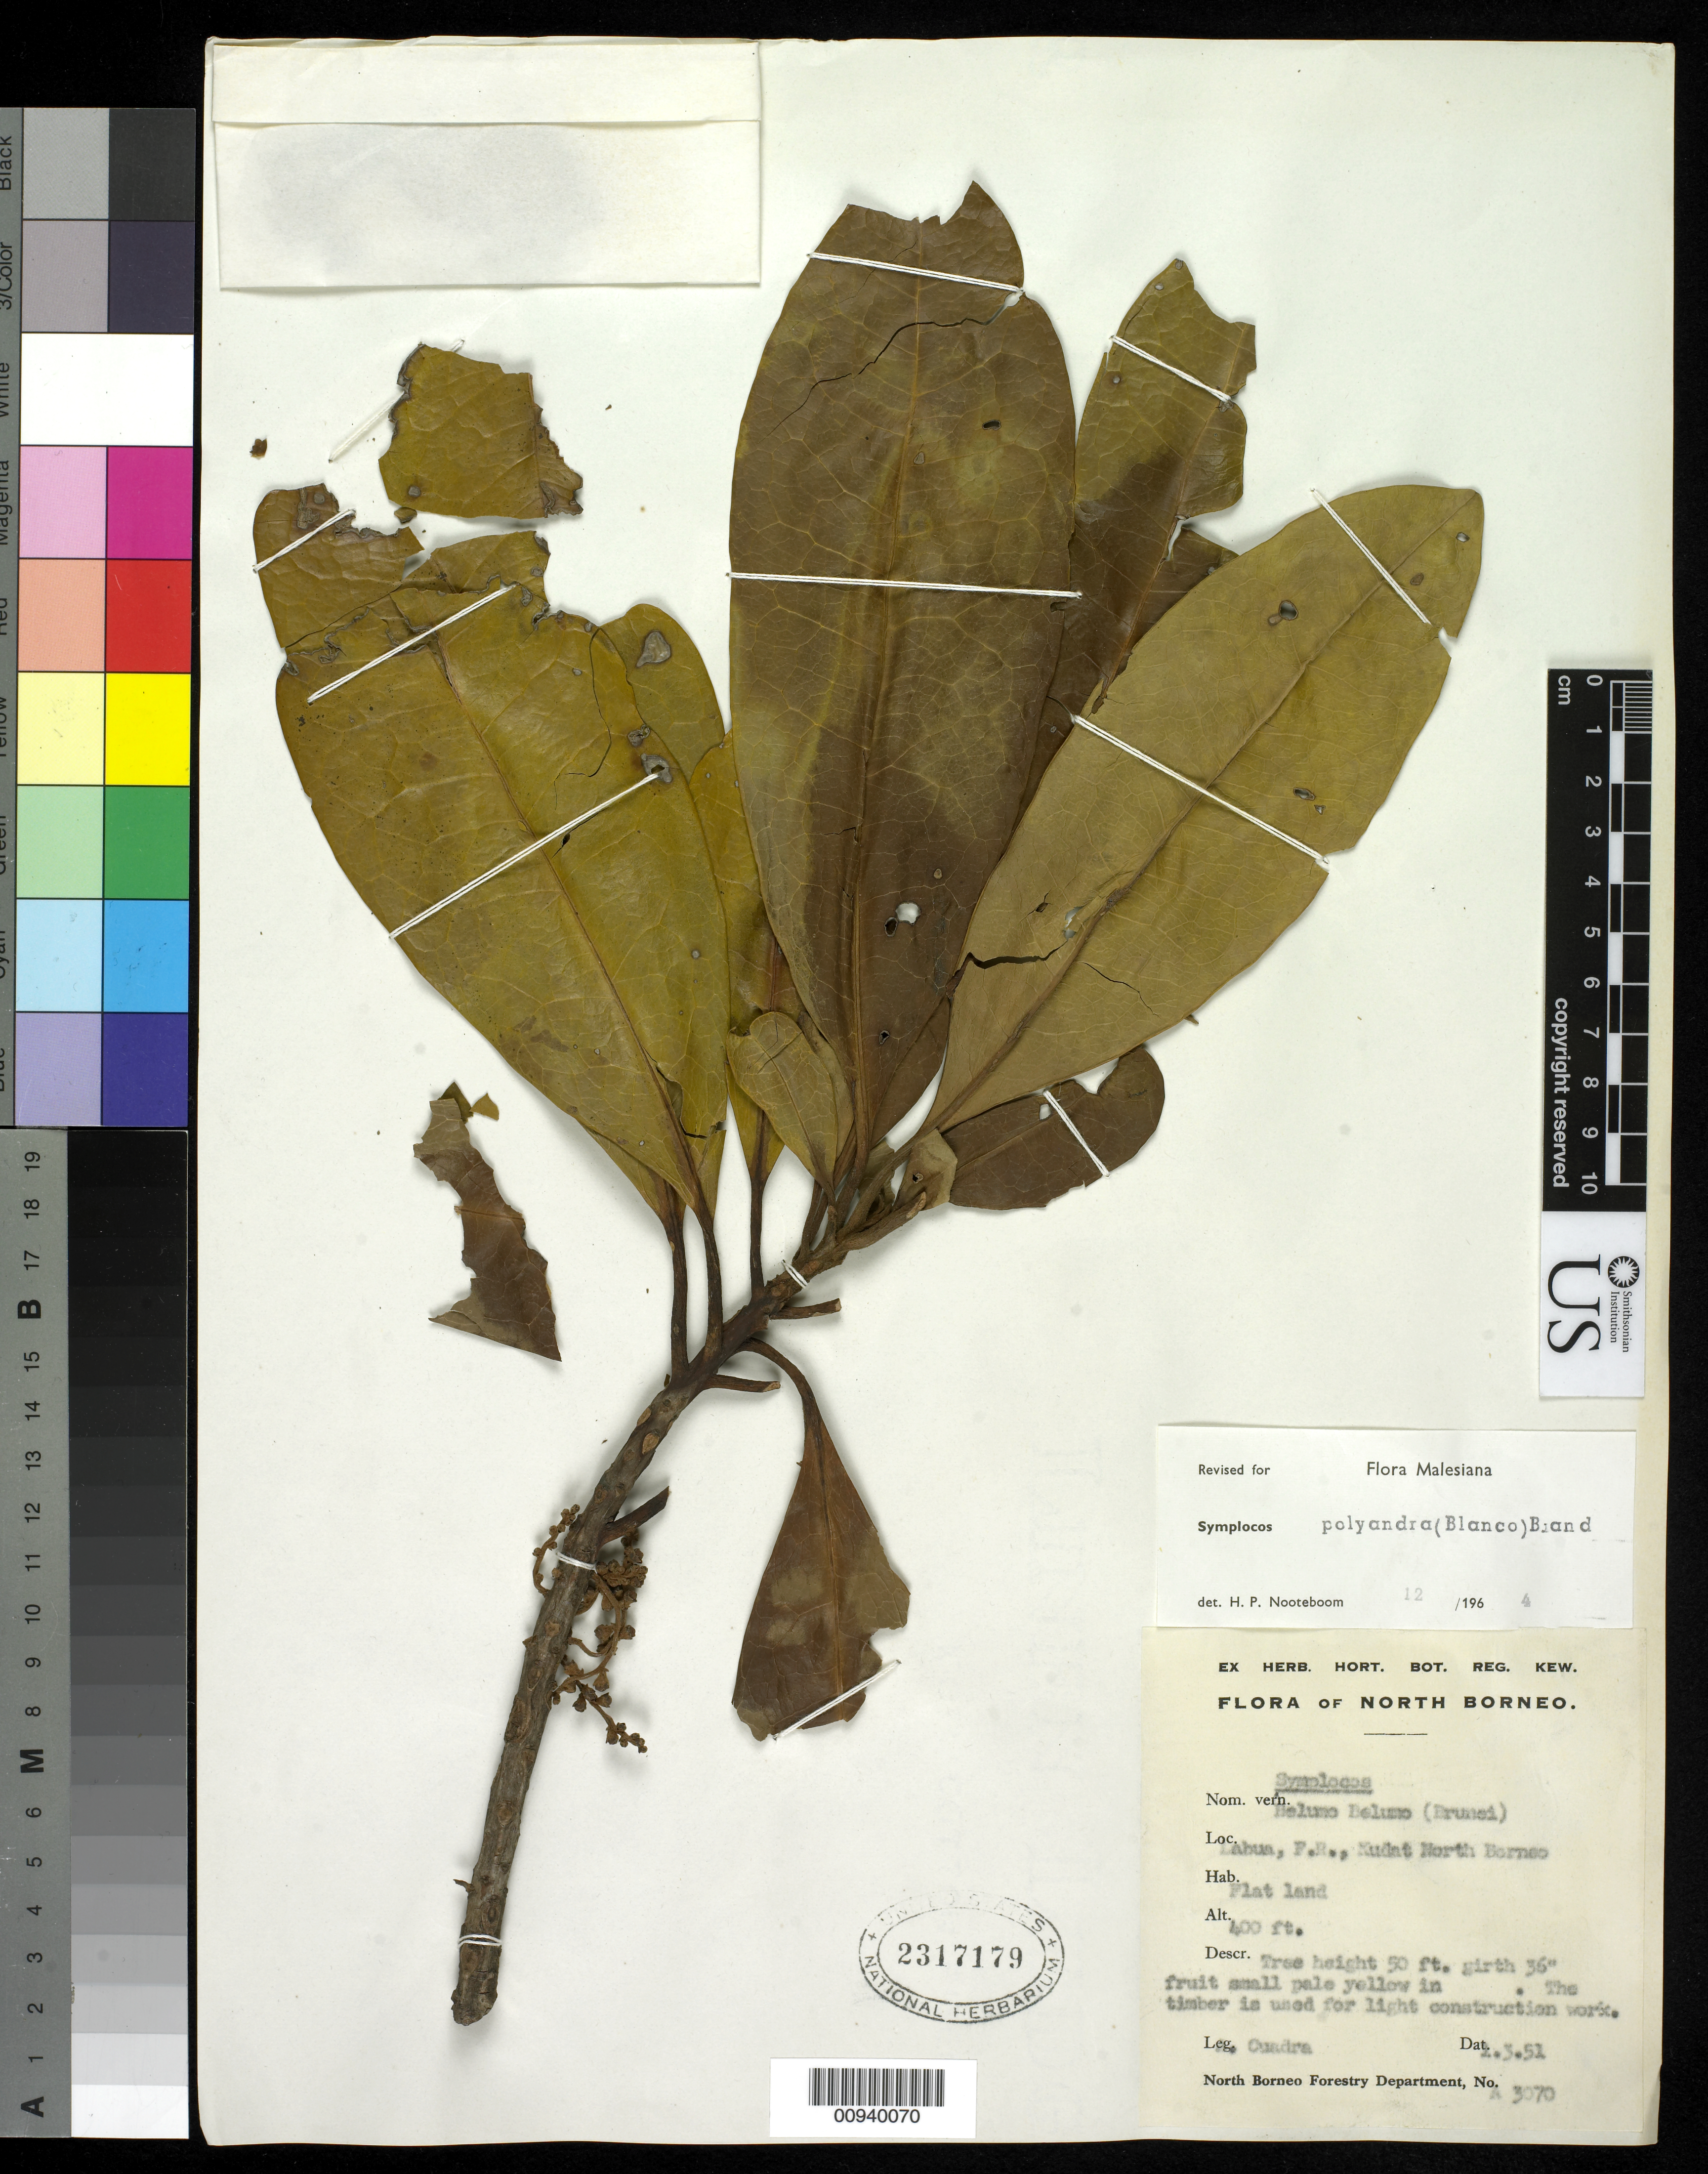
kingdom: Plantae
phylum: Tracheophyta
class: Magnoliopsida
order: Ericales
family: Symplocaceae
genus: Symplocos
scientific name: Symplocos polyandra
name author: (Blanco) Brand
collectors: A. Cuadra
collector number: A 3070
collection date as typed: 03 Feb 1951 or 02 Mar 1951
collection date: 1951-02-03 or 1951-03-02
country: Indonesia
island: Borneo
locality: Labua, F.R., Kudat North Bornea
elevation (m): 122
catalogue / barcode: US 2317179